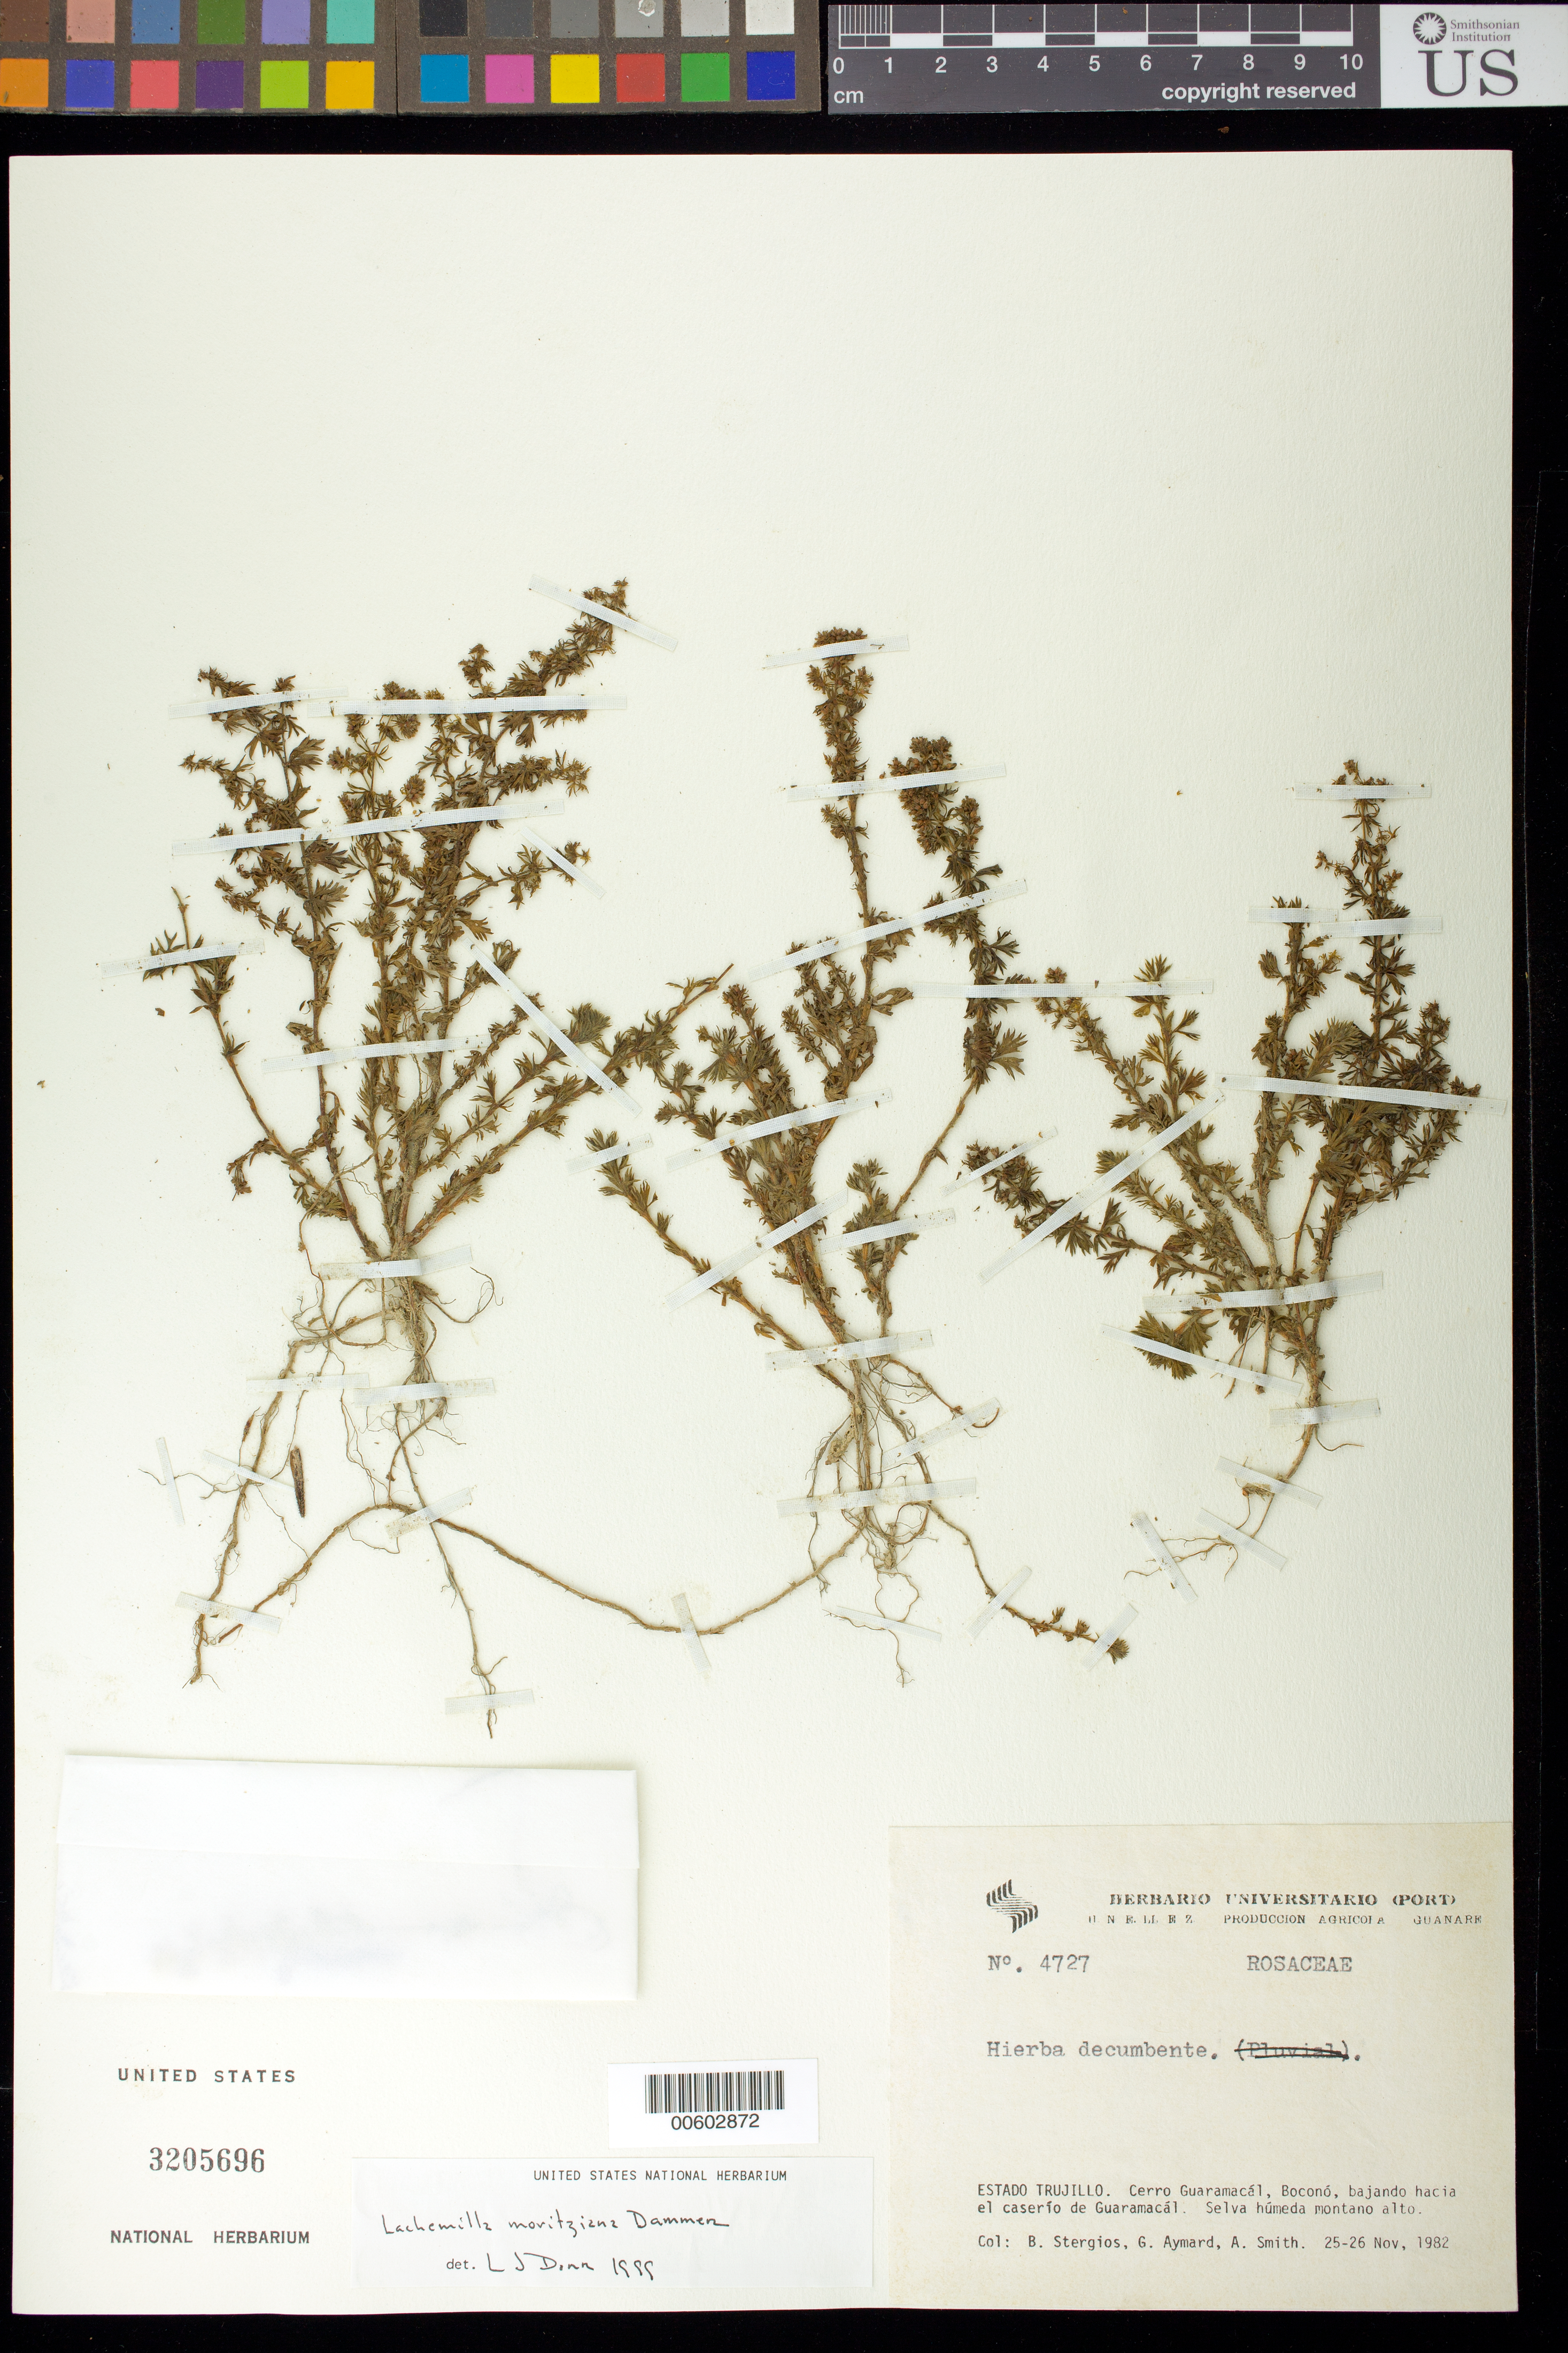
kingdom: Plantae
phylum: Tracheophyta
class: Magnoliopsida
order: Rosales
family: Rosaceae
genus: Lachemilla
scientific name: Lachemilla moritziana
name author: Dammer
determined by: Dorr, L. J., (BOT), Smithsonian Institution - National Museum of Natural History (UNITED STATES)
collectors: B. G. Stergios, G. A. Aymard & A. Smith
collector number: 4727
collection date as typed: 25 Nov 1982 to 26 Nov 1982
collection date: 1982-11-25/1982-11-26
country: Venezuela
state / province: Trujillo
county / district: Boconó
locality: Cerro Guaramacal, bajando hacia el caserío de Guaramacal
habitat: Selva húmeda montano alto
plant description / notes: PORT, US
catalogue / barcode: US 3205696